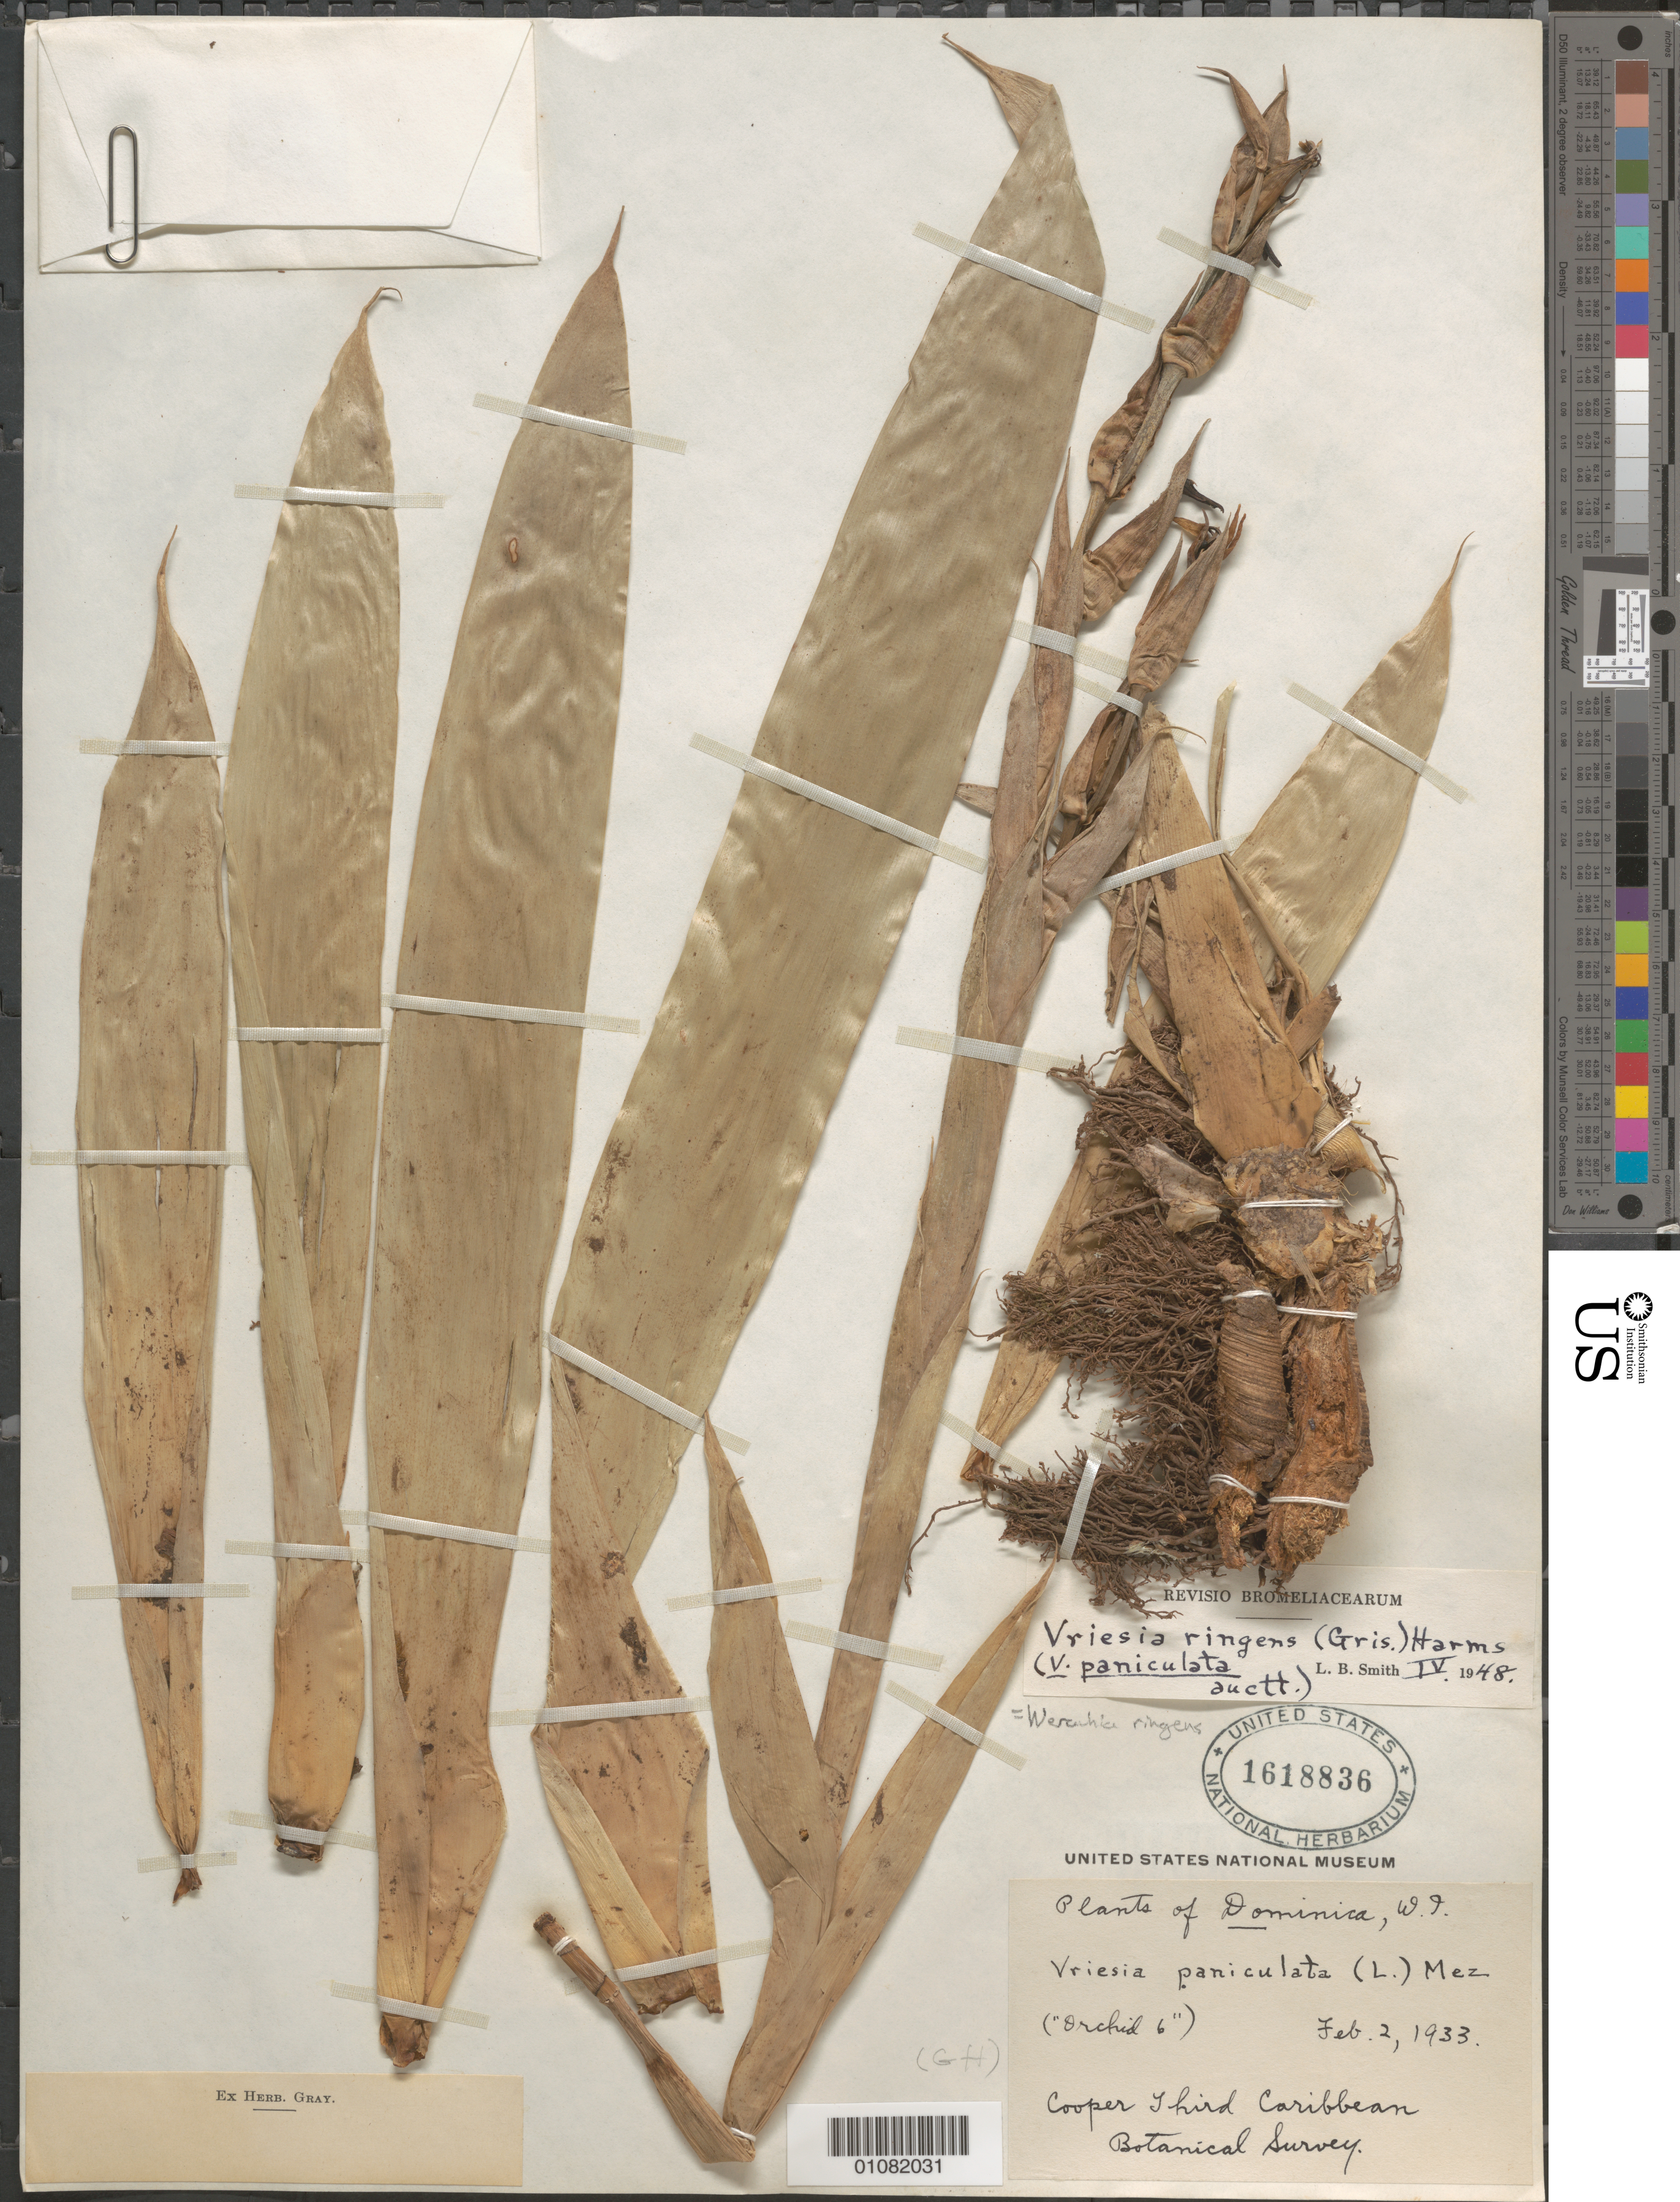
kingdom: Plantae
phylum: Tracheophyta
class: Liliopsida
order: Poales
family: Bromeliaceae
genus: Vriesea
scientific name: Vriesea ringens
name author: (Griseb.) Harms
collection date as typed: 02 Feb 1933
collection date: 1933-02-02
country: Dominica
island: Dominica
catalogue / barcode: US 1618836